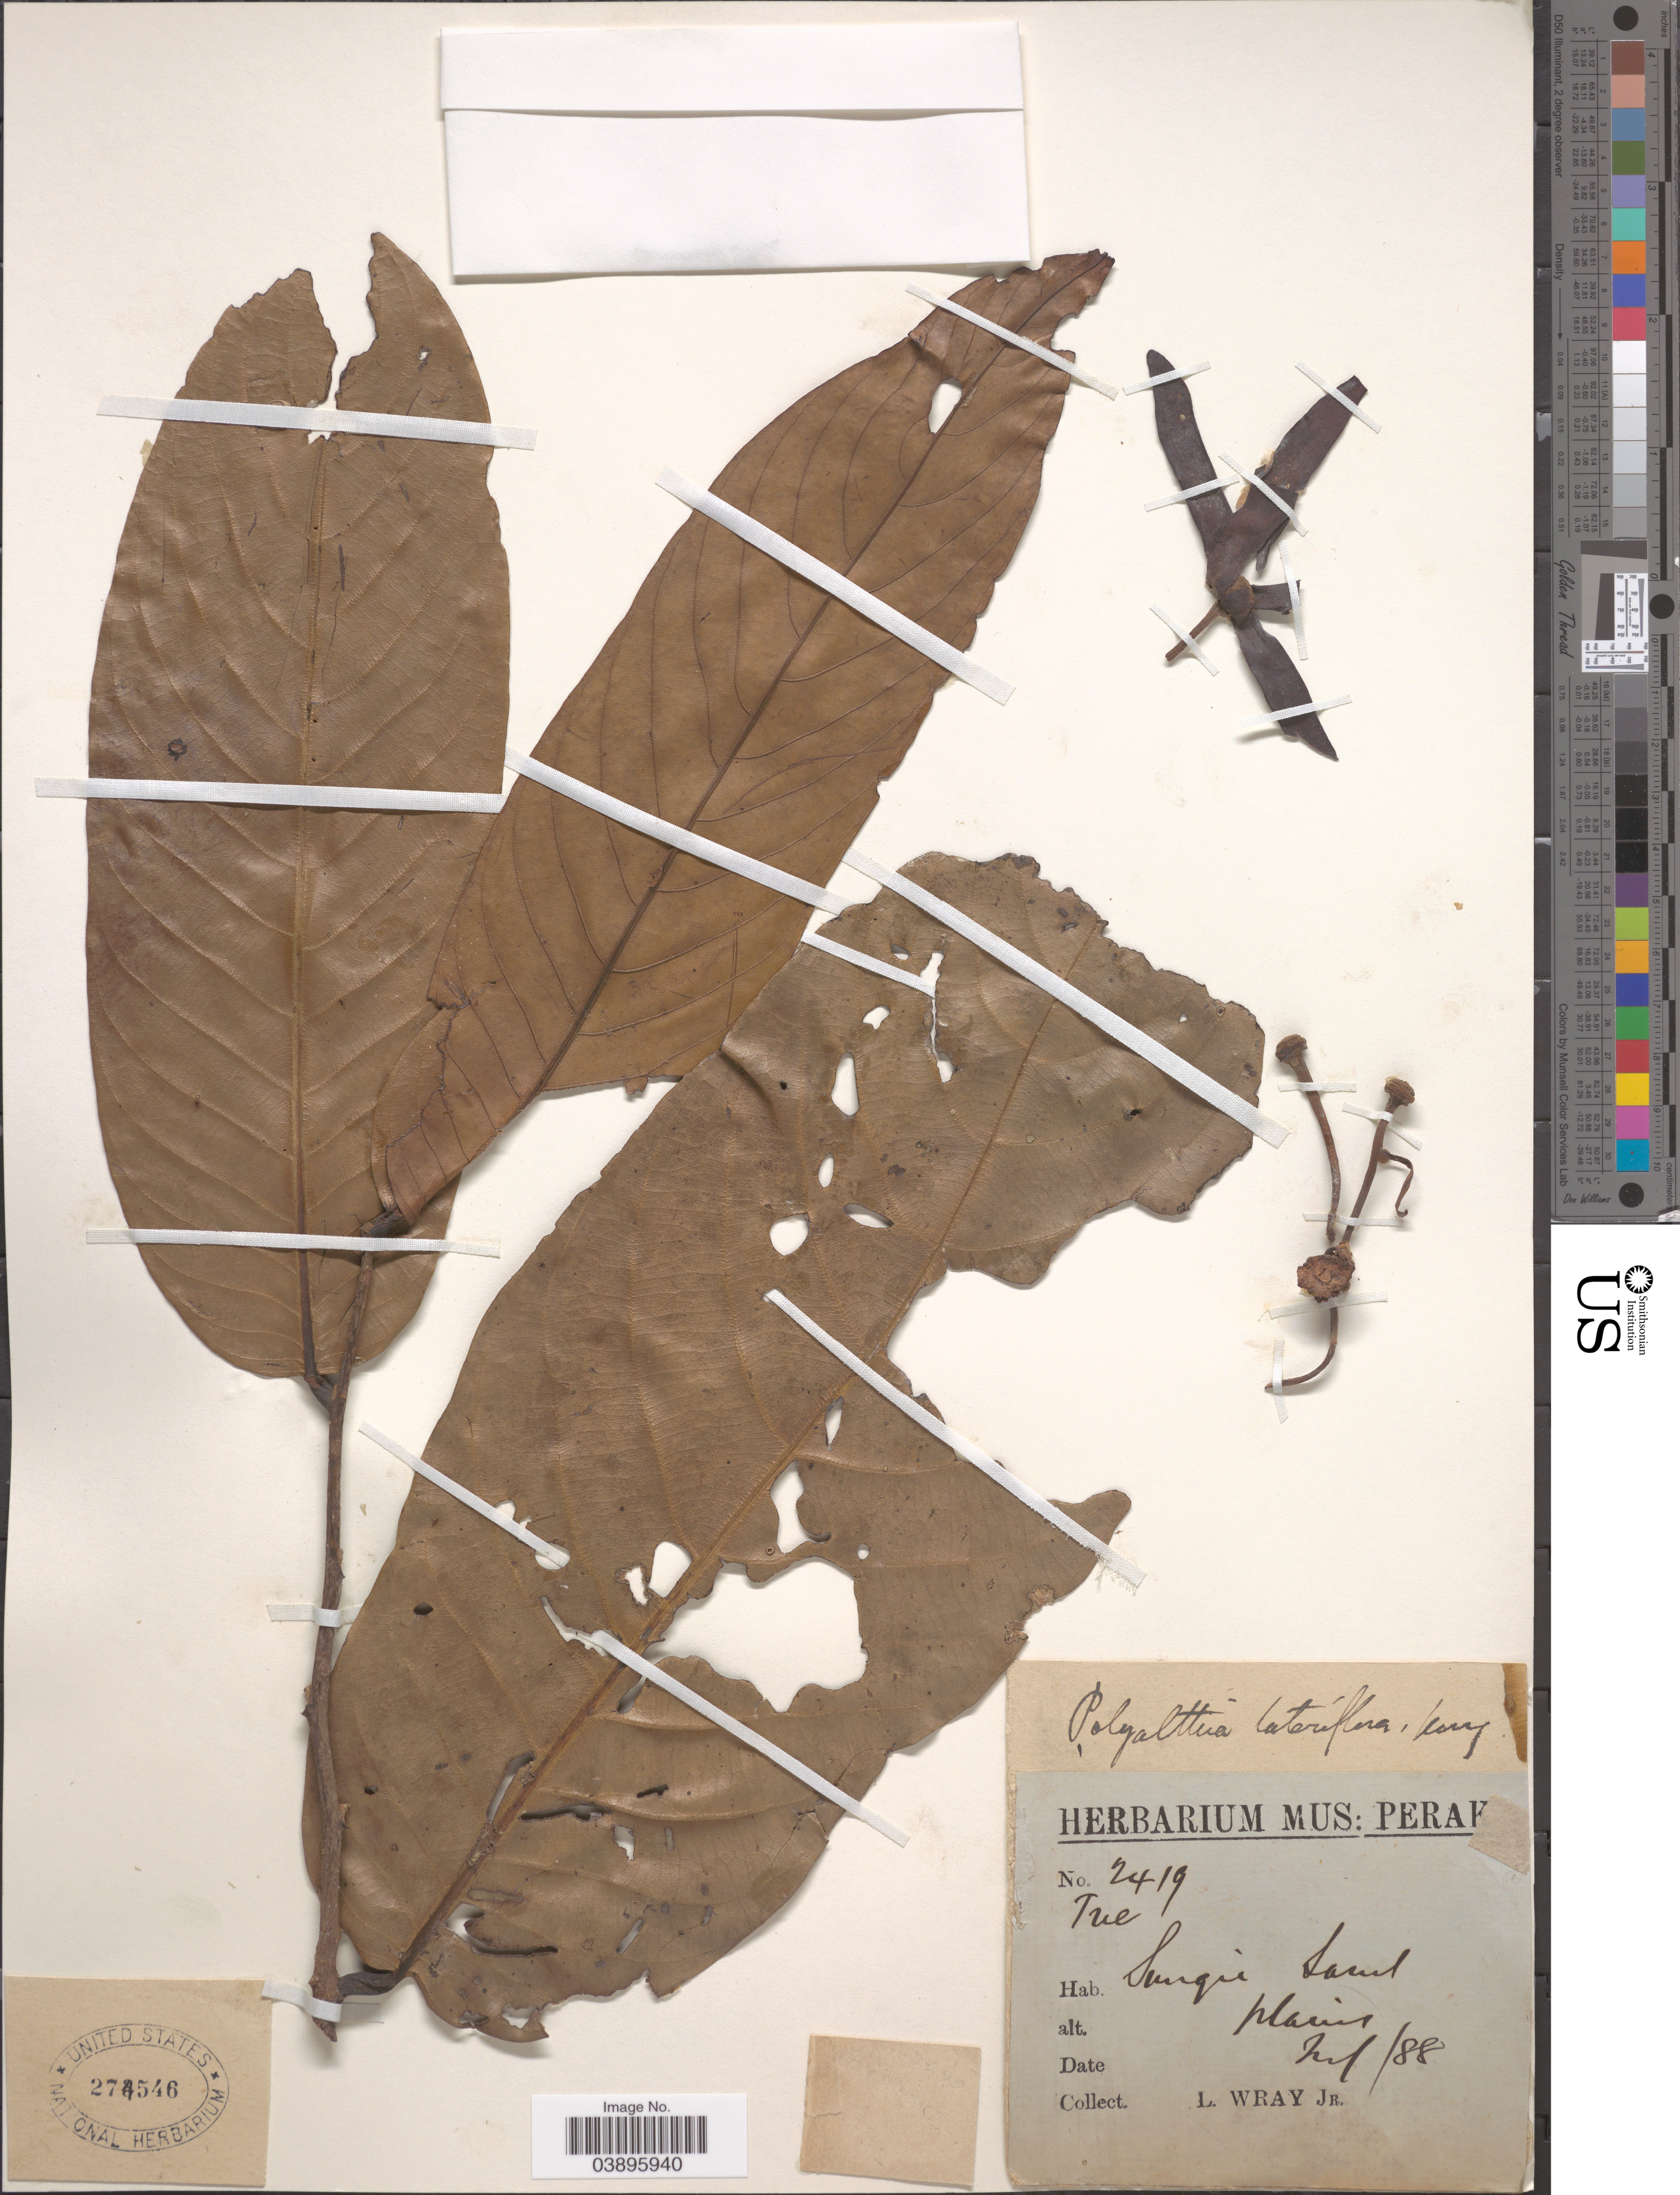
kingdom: Plantae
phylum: Tracheophyta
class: Magnoliopsida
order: Magnoliales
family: Annonaceae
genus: Polyalthia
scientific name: Polyalthia lateriflora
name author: Kurz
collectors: L. Wray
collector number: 2419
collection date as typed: Transcribed d/m/y: /7/88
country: Malaysia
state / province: Perak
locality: Sungei Sand [interpreted].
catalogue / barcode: US 274546